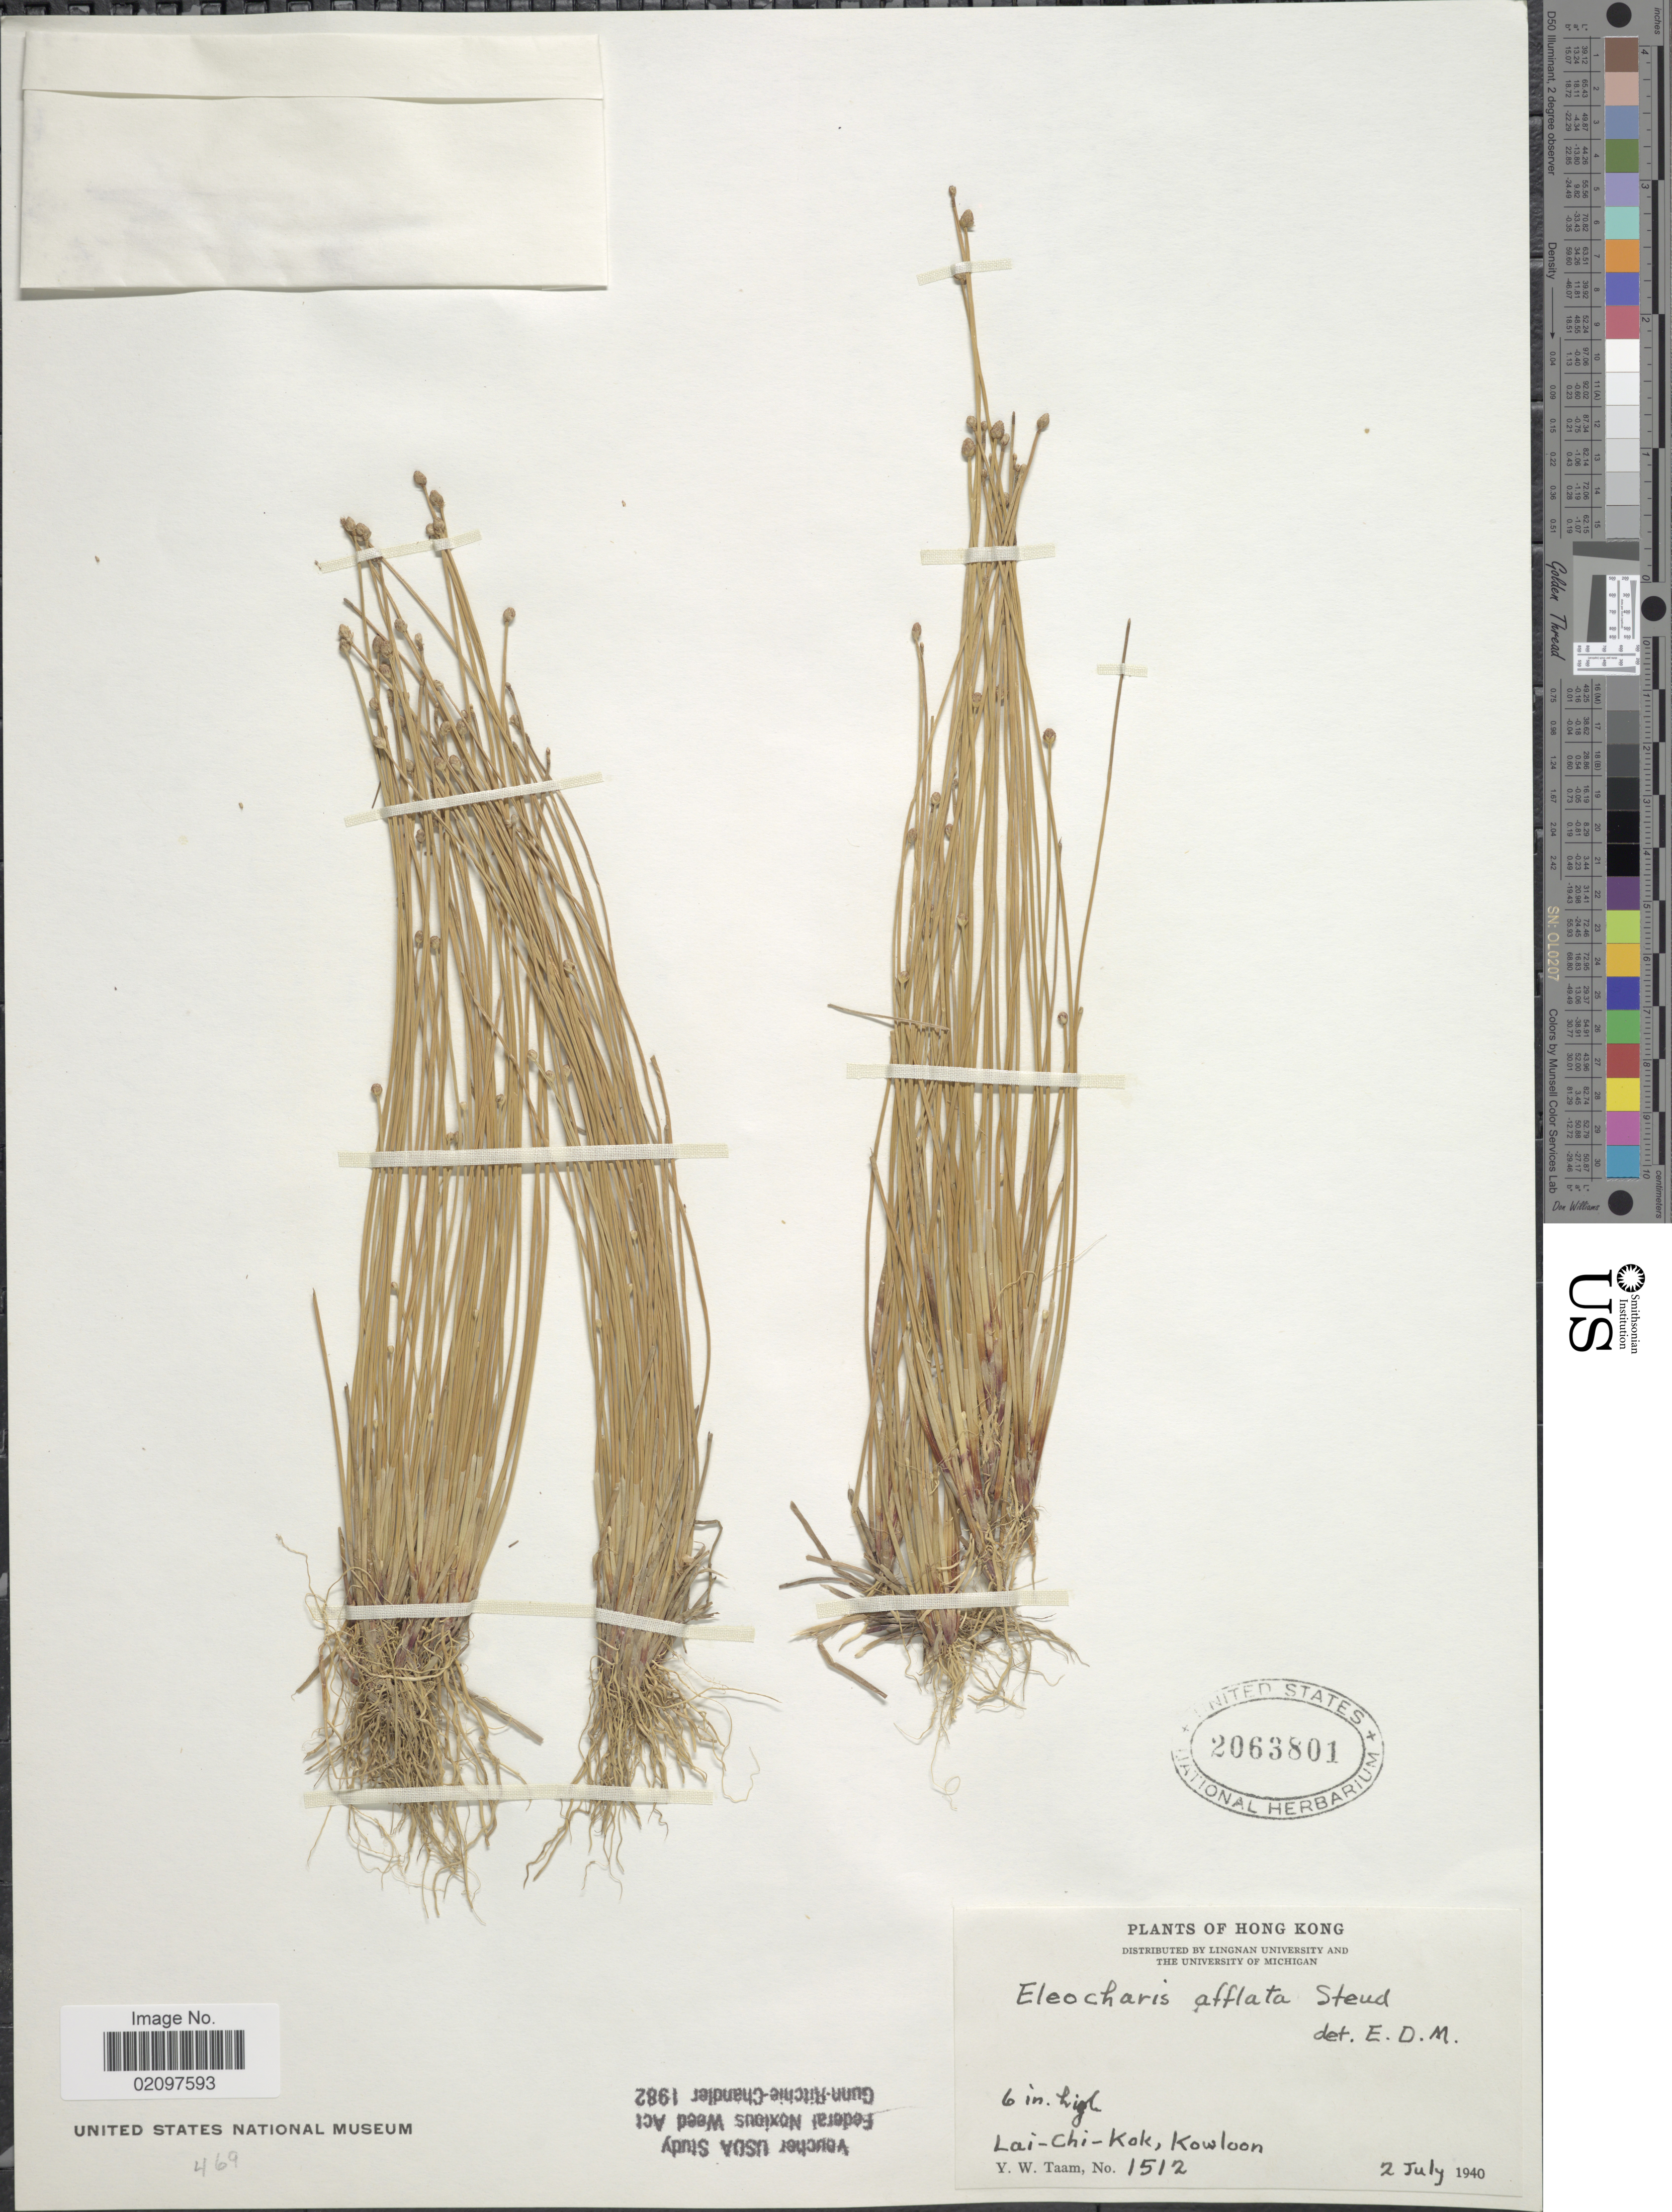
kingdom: Plantae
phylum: Tracheophyta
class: Liliopsida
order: Poales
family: Cyperaceae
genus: Eleocharis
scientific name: Eleocharis geniculata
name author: (L.) Roem. & Schult.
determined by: Strong, Mark T., (BOT), Smithsonian Institution - National Museum of Natural History (UNITED STATES)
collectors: Y. W. Taam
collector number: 1512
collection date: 1940-07-02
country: China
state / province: Hong Kong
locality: Lai-Chi-Kok, Kowloon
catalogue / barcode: US 2063801